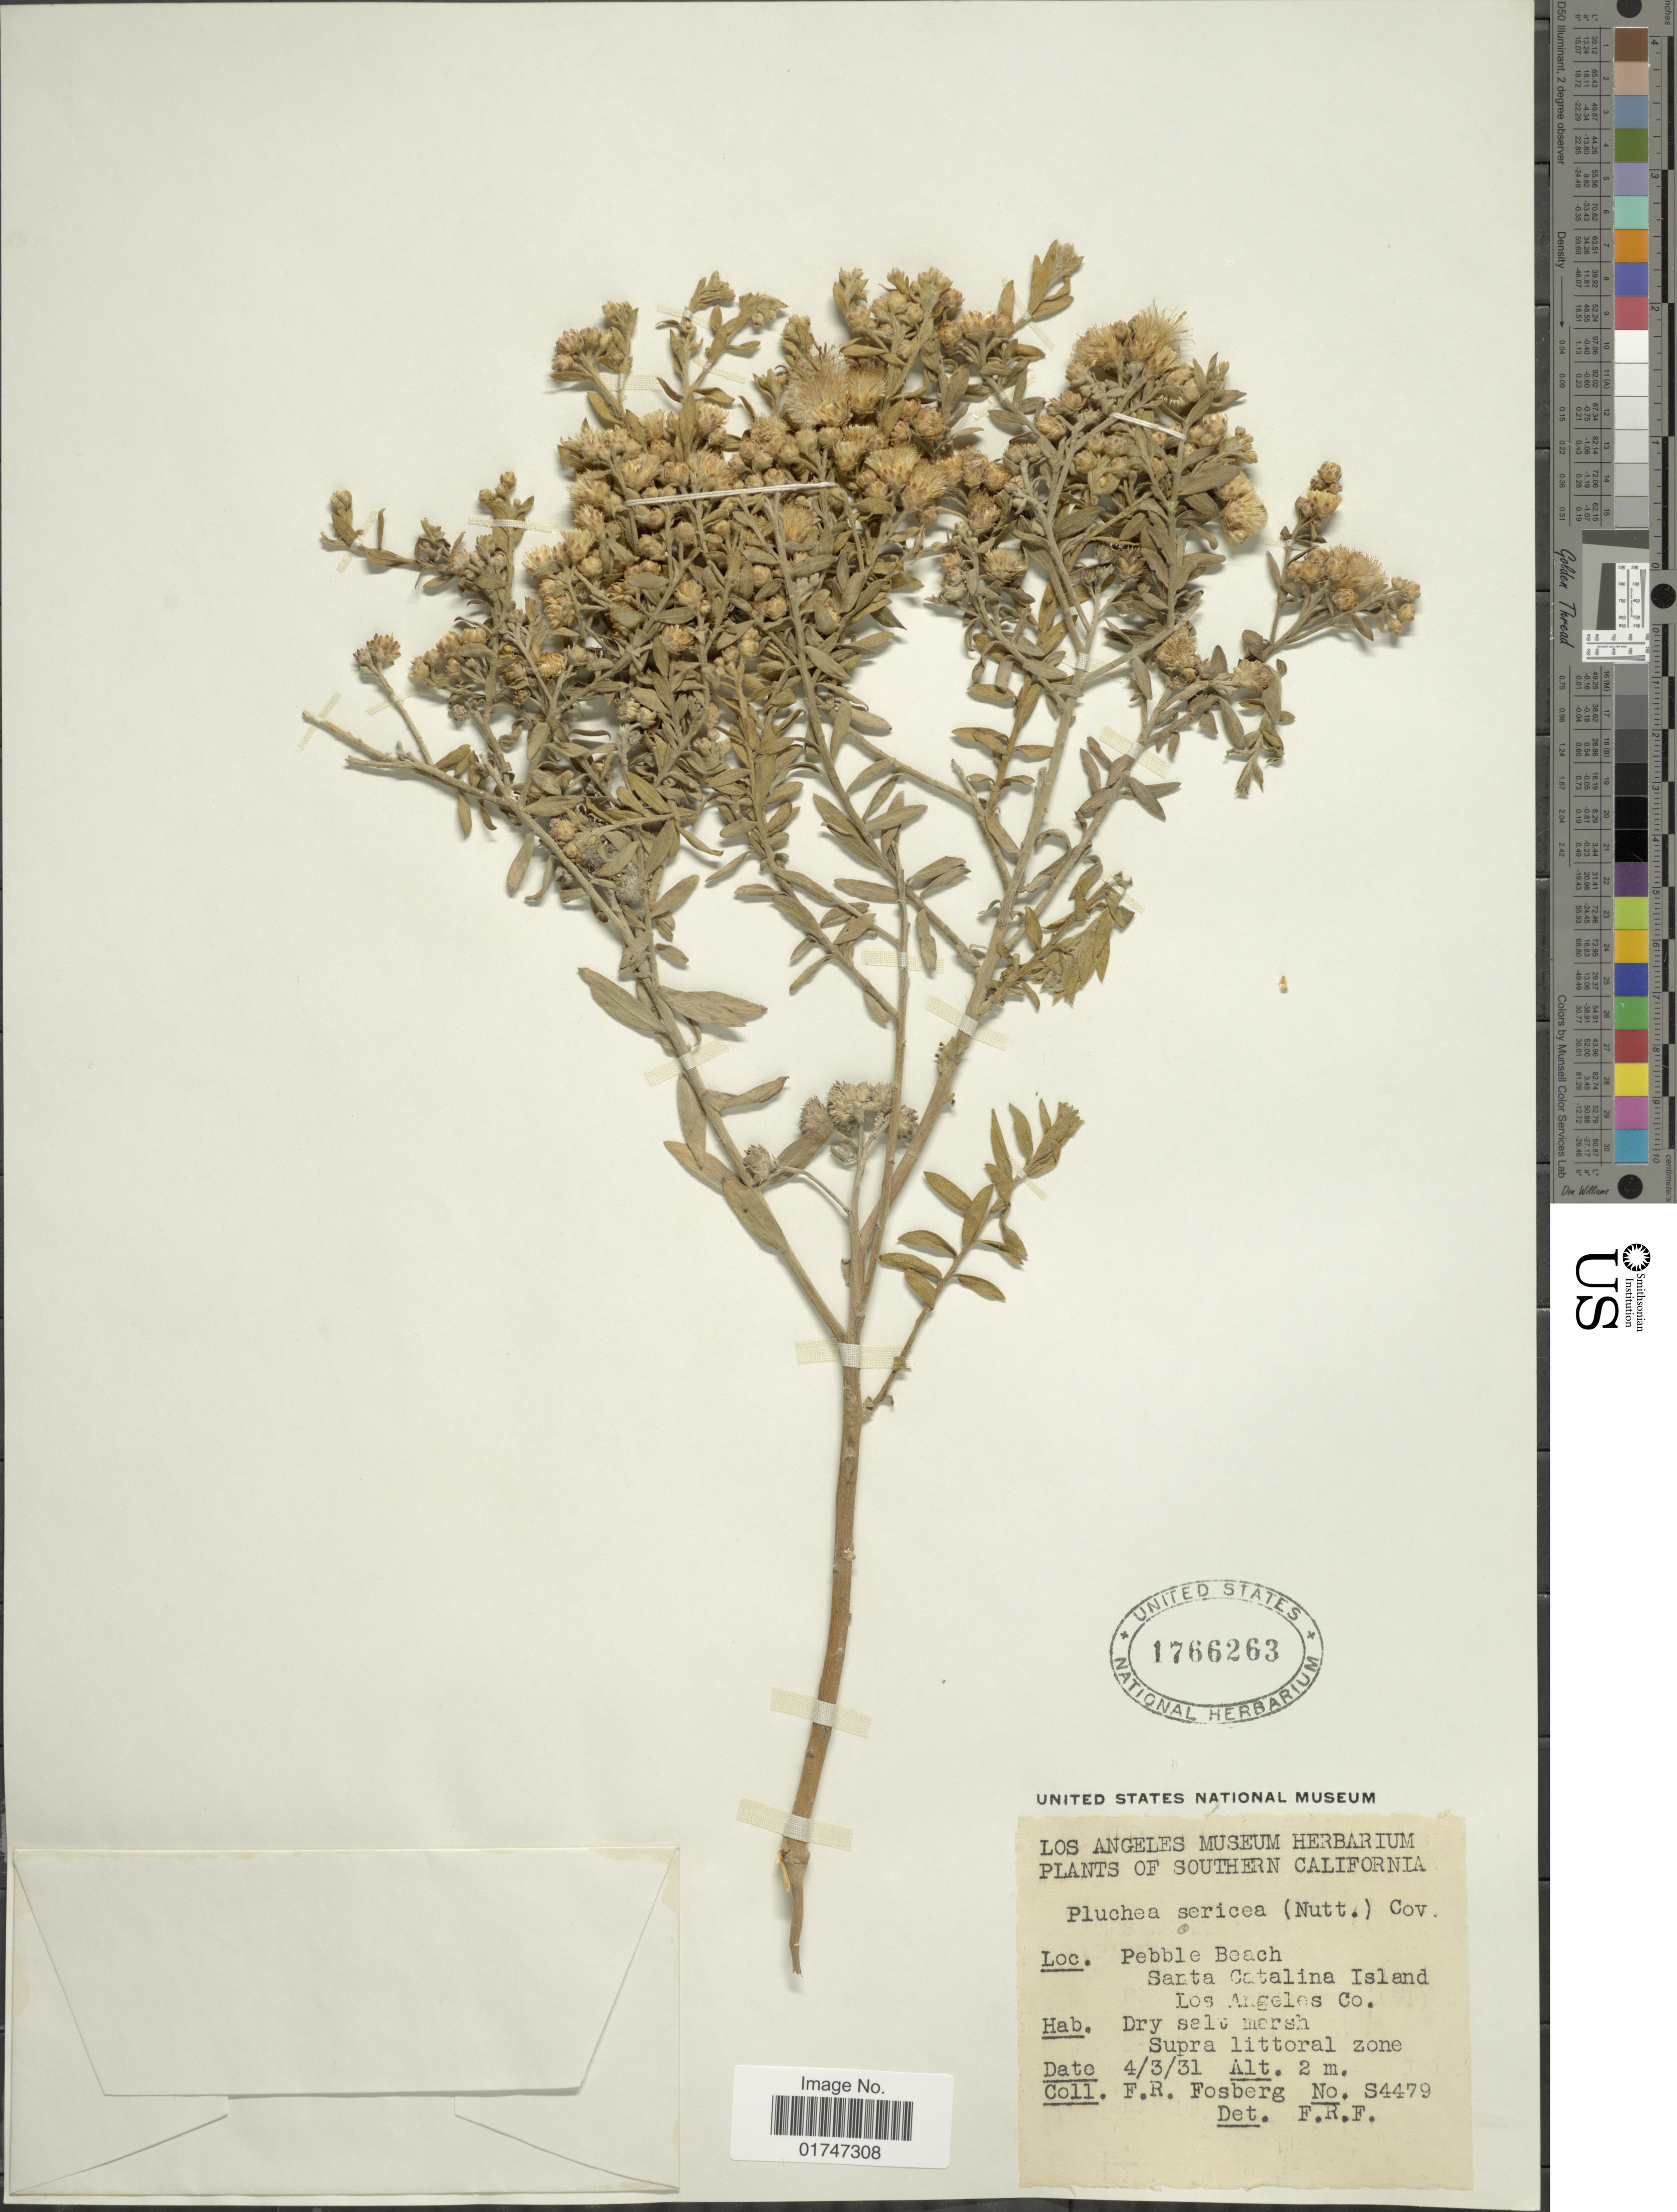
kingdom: Plantae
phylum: Tracheophyta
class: Magnoliopsida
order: Asterales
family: Asteraceae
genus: Pluchea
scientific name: Pluchea sericea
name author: (Nutt.) Coville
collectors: F. R. Fosberg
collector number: S4479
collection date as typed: Transcribed d/m/y: 3/4/31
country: United States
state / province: California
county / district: Los Angeles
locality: Southern California. Pebble Beach. Santa Catalina Island. Los Angeles Co.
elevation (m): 2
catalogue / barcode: US 1766263